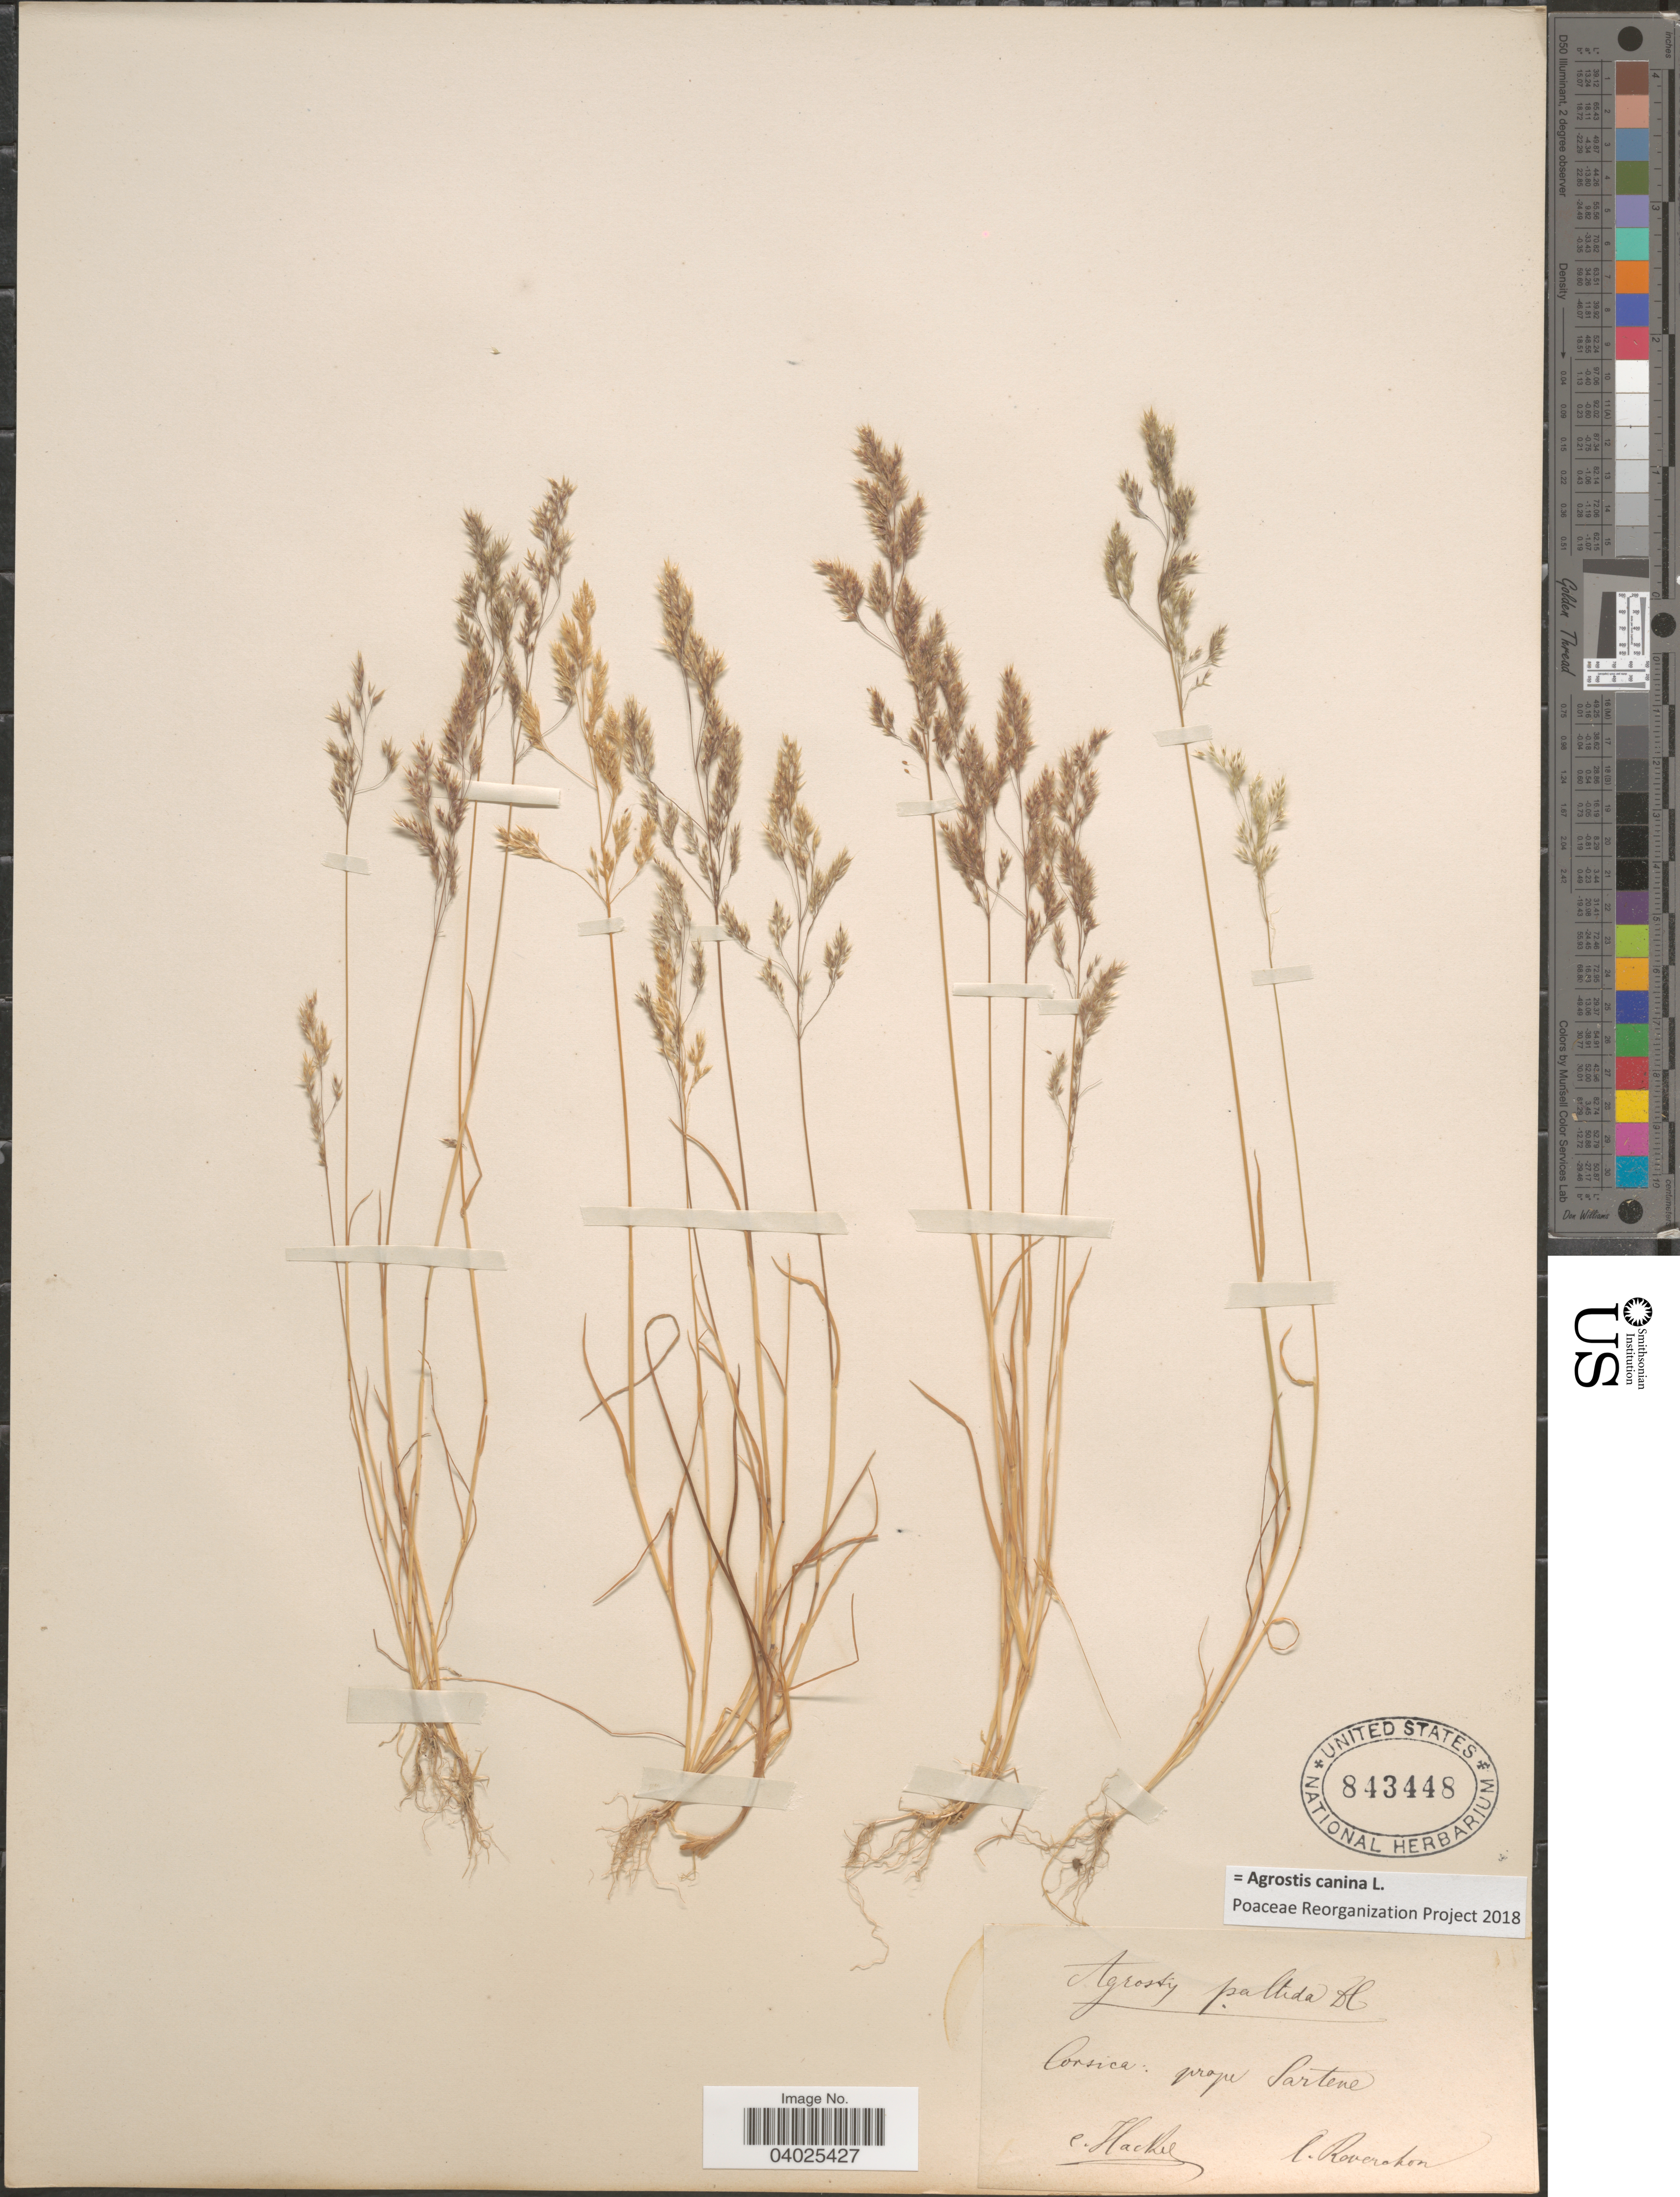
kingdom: Plantae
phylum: Tracheophyta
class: Liliopsida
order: Poales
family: Poaceae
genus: Agrostis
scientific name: Agrostis canina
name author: L.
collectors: -. Hackel & -. Reverchon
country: France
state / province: Corsica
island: Corse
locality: Prope Sartene.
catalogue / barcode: US 843448